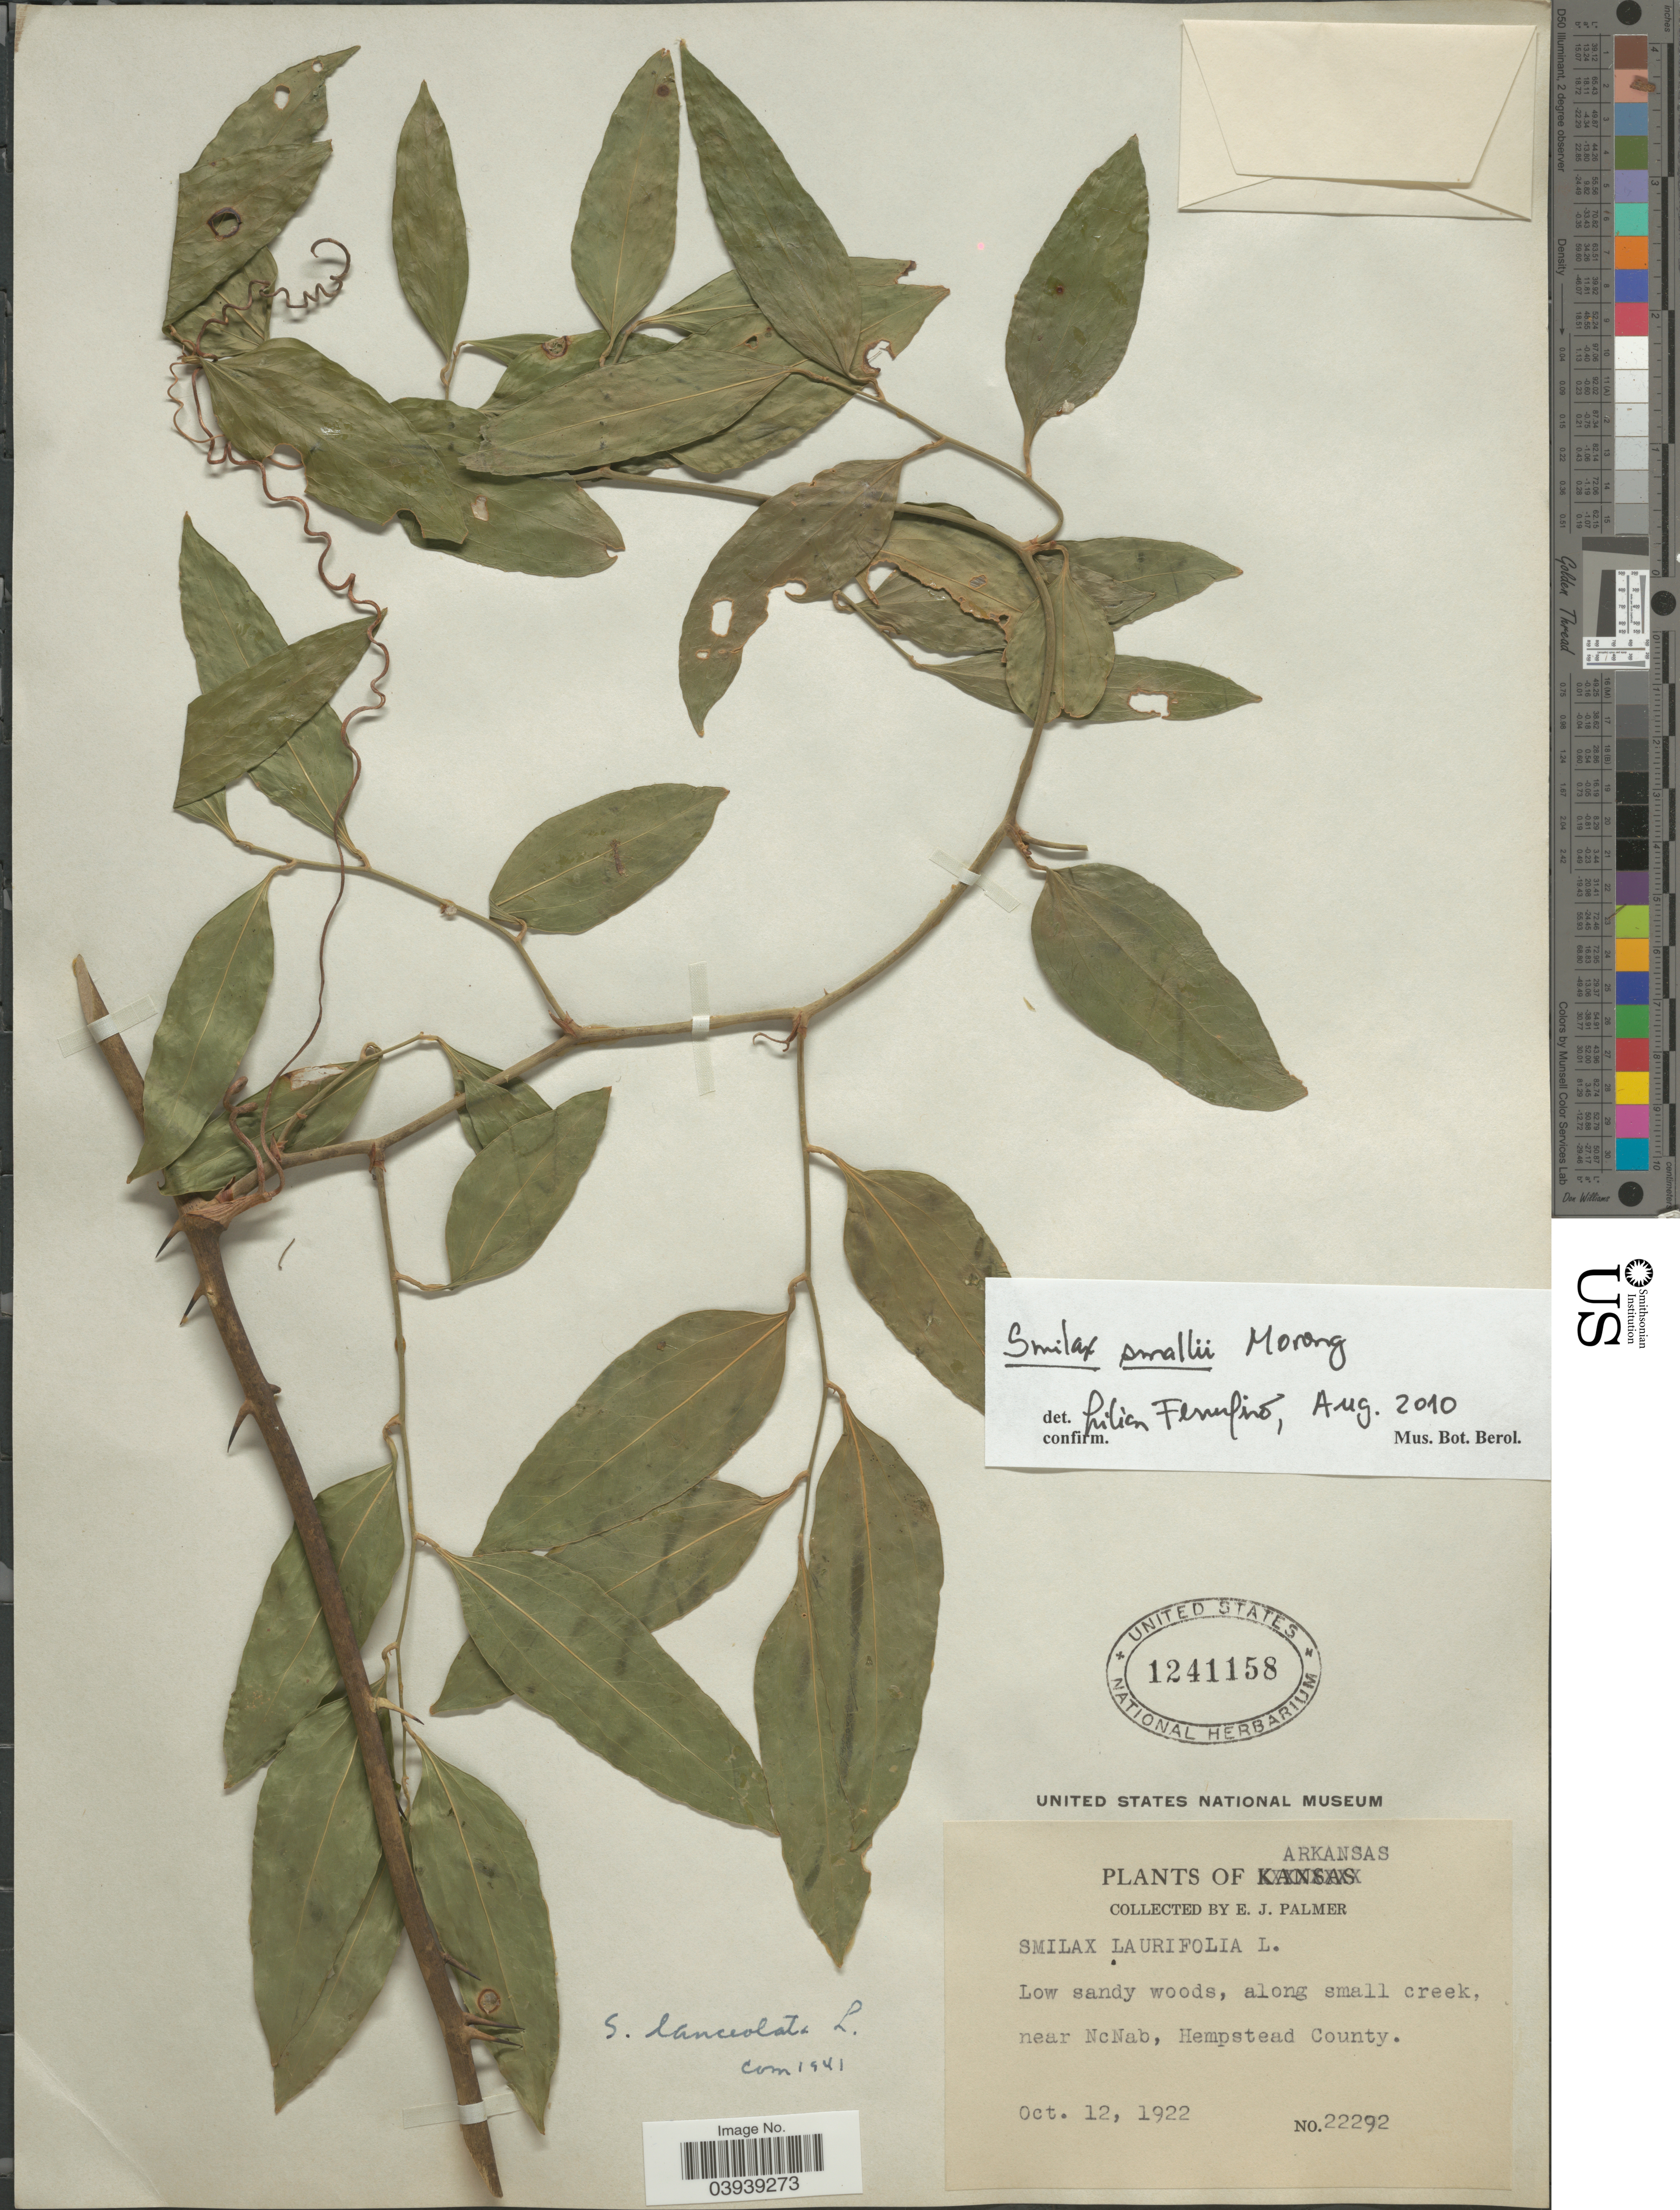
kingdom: Plantae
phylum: Tracheophyta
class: Liliopsida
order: Liliales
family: Smilacaceae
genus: Smilax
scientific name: Smilax smallii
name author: Morong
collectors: E. J. Palmer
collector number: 22292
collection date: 1922-10-12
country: United States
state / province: Arkansas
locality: Low sandy woods, along small creek. Near NcNab, Hempstead County.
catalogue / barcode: US 1241158